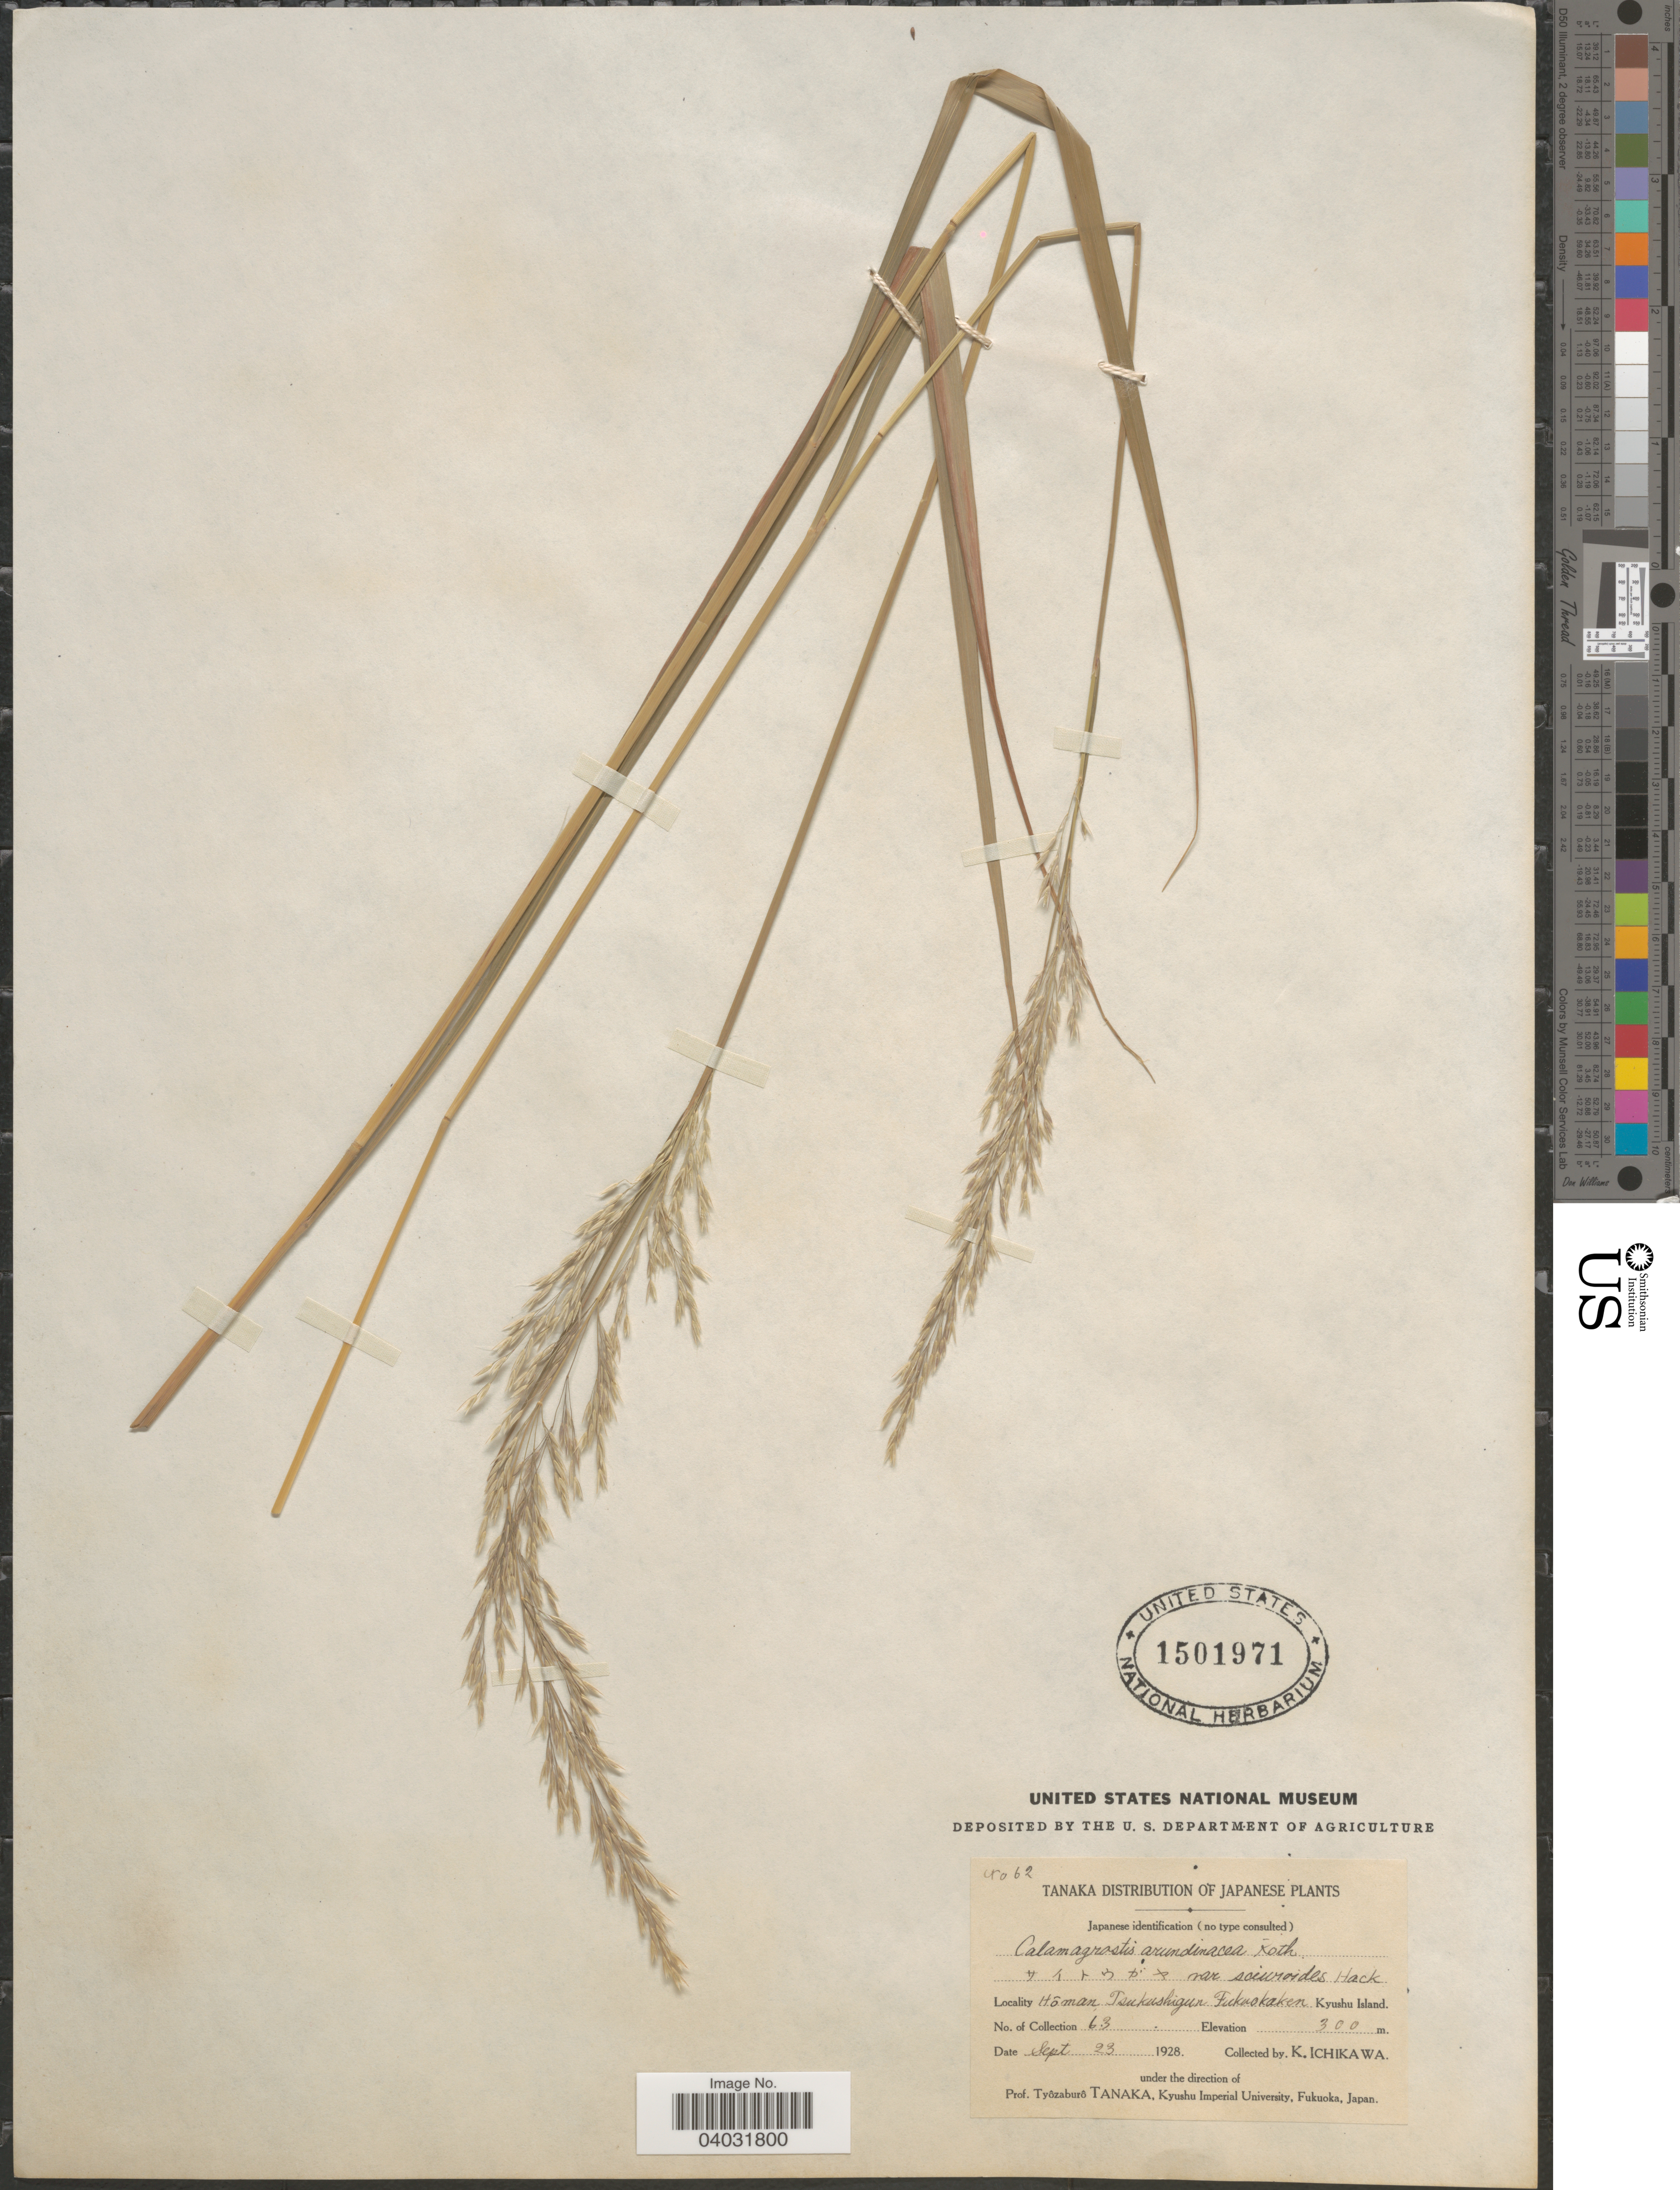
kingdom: Plantae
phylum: Tracheophyta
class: Liliopsida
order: Poales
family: Poaceae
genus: Calamagrostis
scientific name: Calamagrostis arundinacea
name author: (L.) Roth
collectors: K. Ichikawa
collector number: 4062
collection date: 1928-09-23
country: Japan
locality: Hôman Tsukushigun Fukuokakane. Kyushu Island.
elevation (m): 300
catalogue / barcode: US 1501971